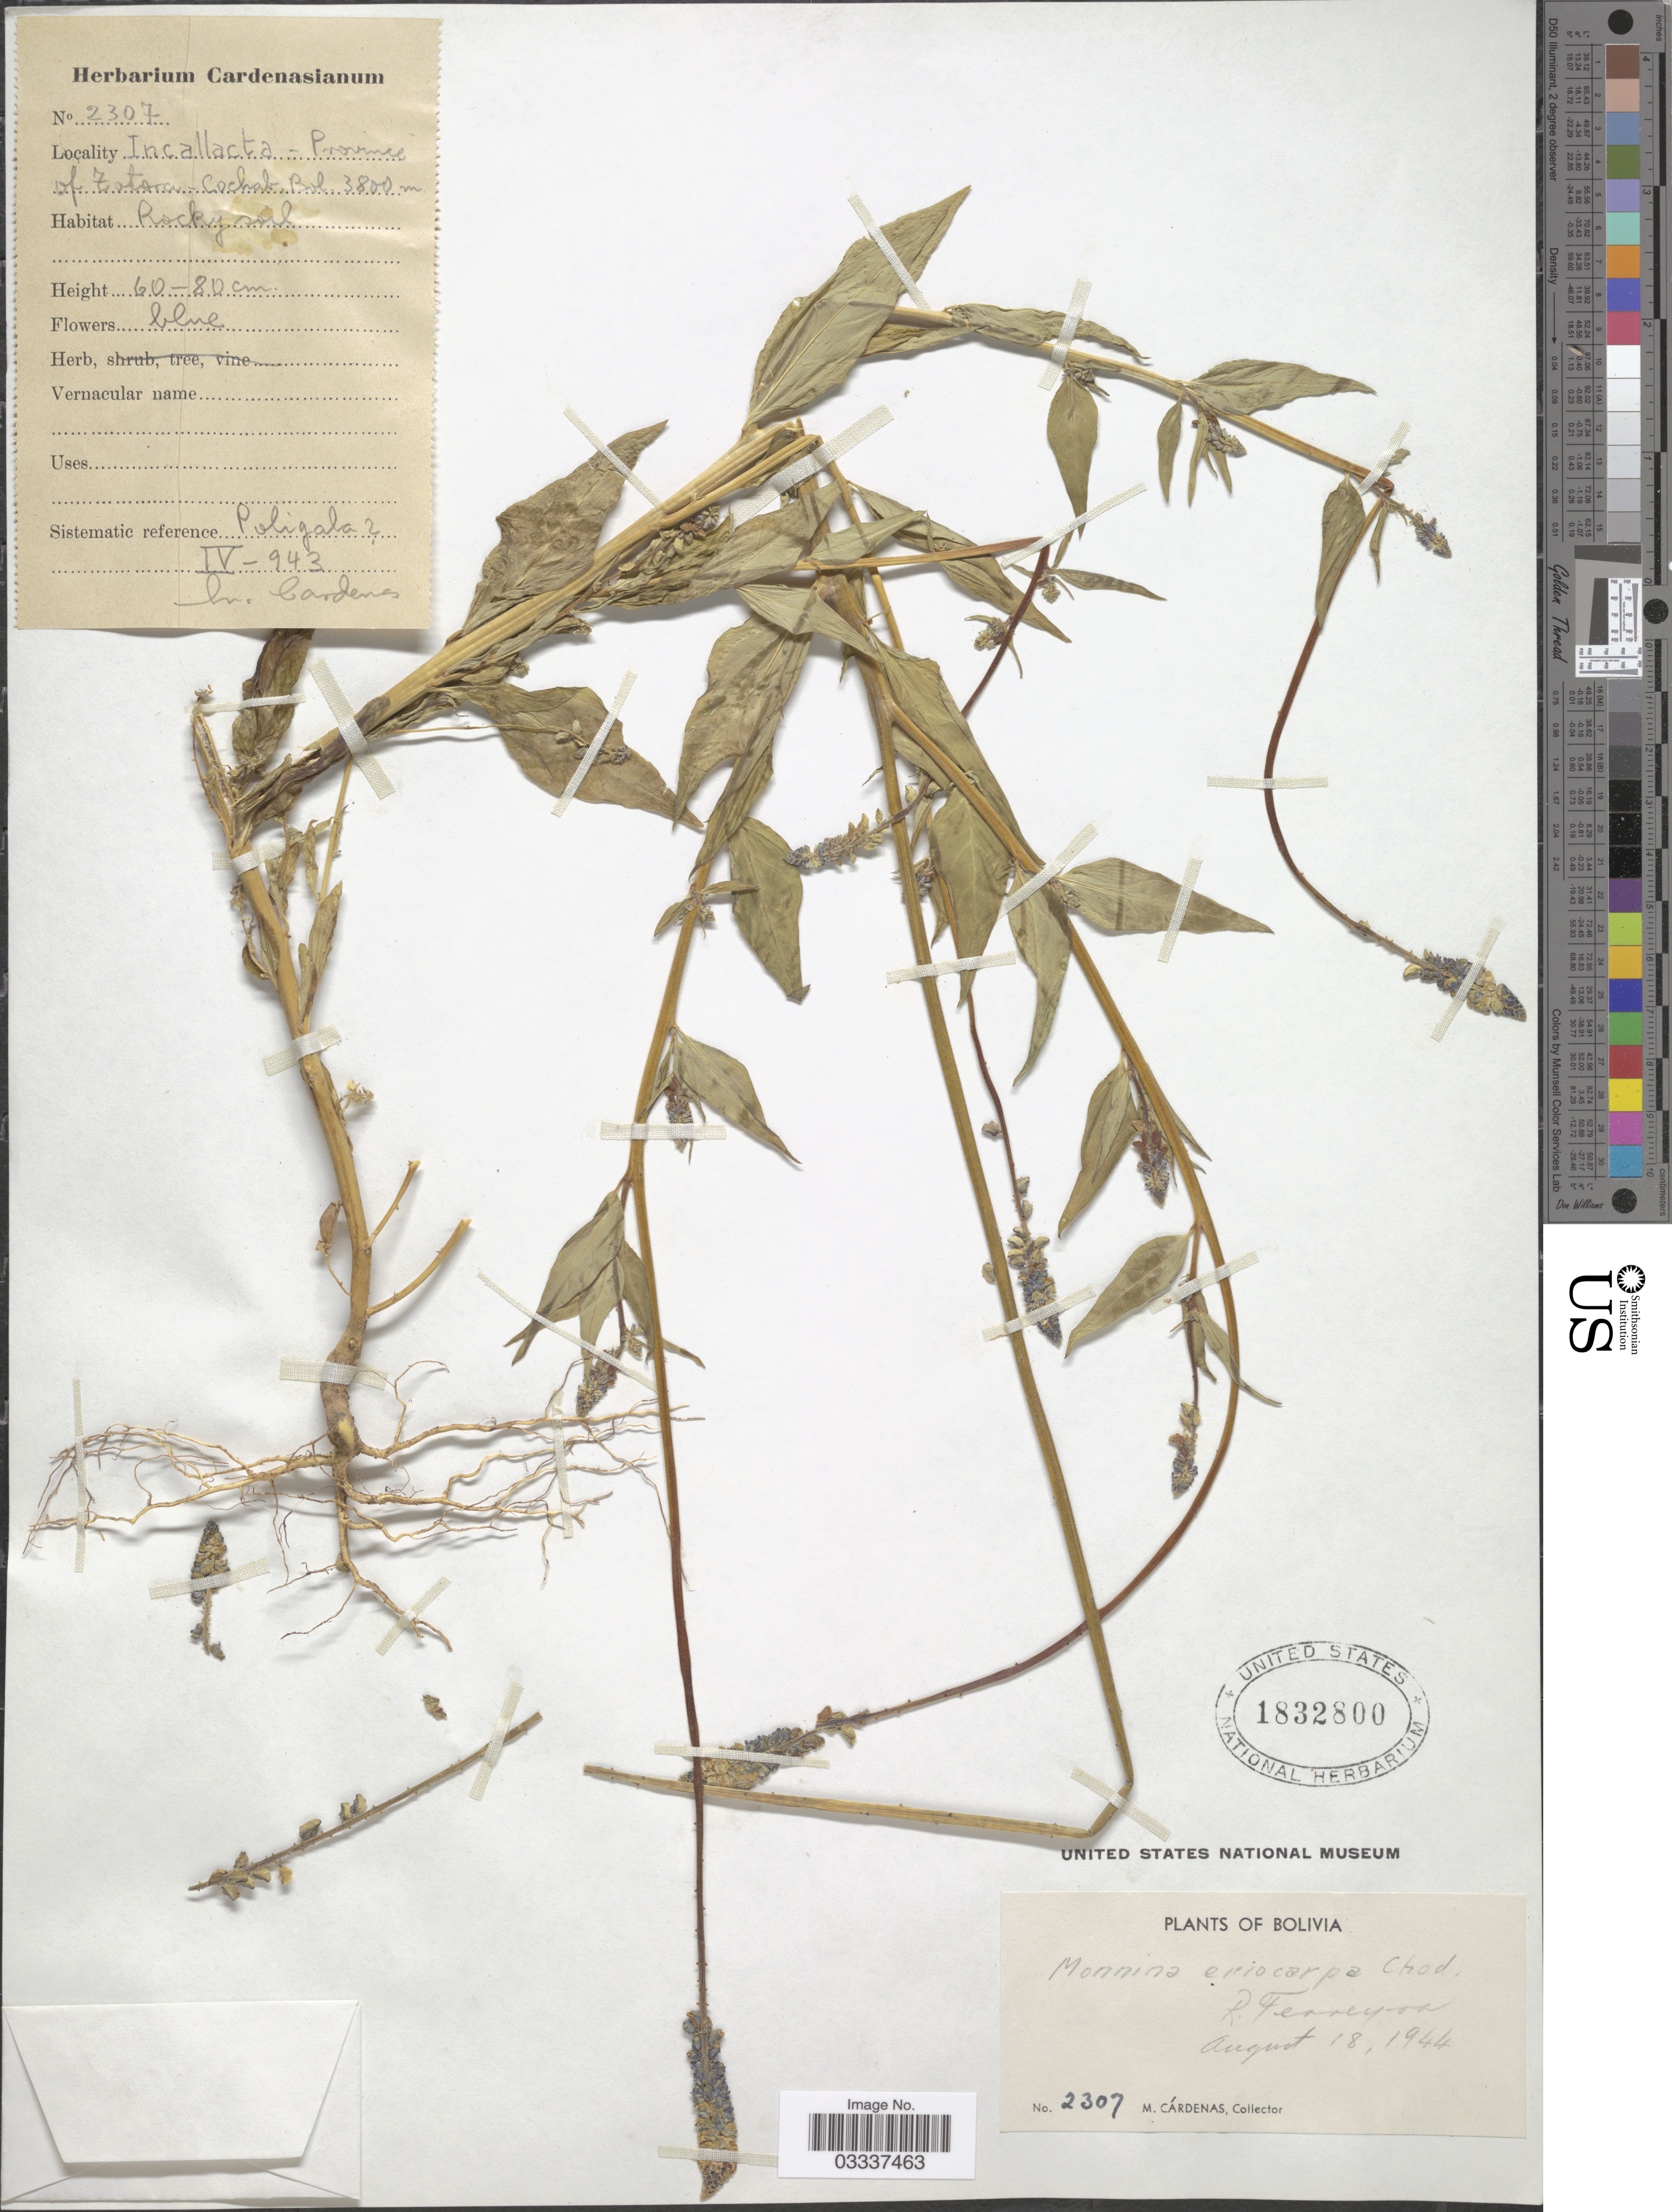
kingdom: Plantae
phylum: Tracheophyta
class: Magnoliopsida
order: Fabales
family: Polygalaceae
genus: Monnina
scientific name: Monnina erioclada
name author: Gand.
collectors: M. Cárdenas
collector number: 2307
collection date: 1943-04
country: Bolivia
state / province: Cochabamba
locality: Incallacta - Province of Totora.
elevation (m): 3800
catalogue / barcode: US 1832800